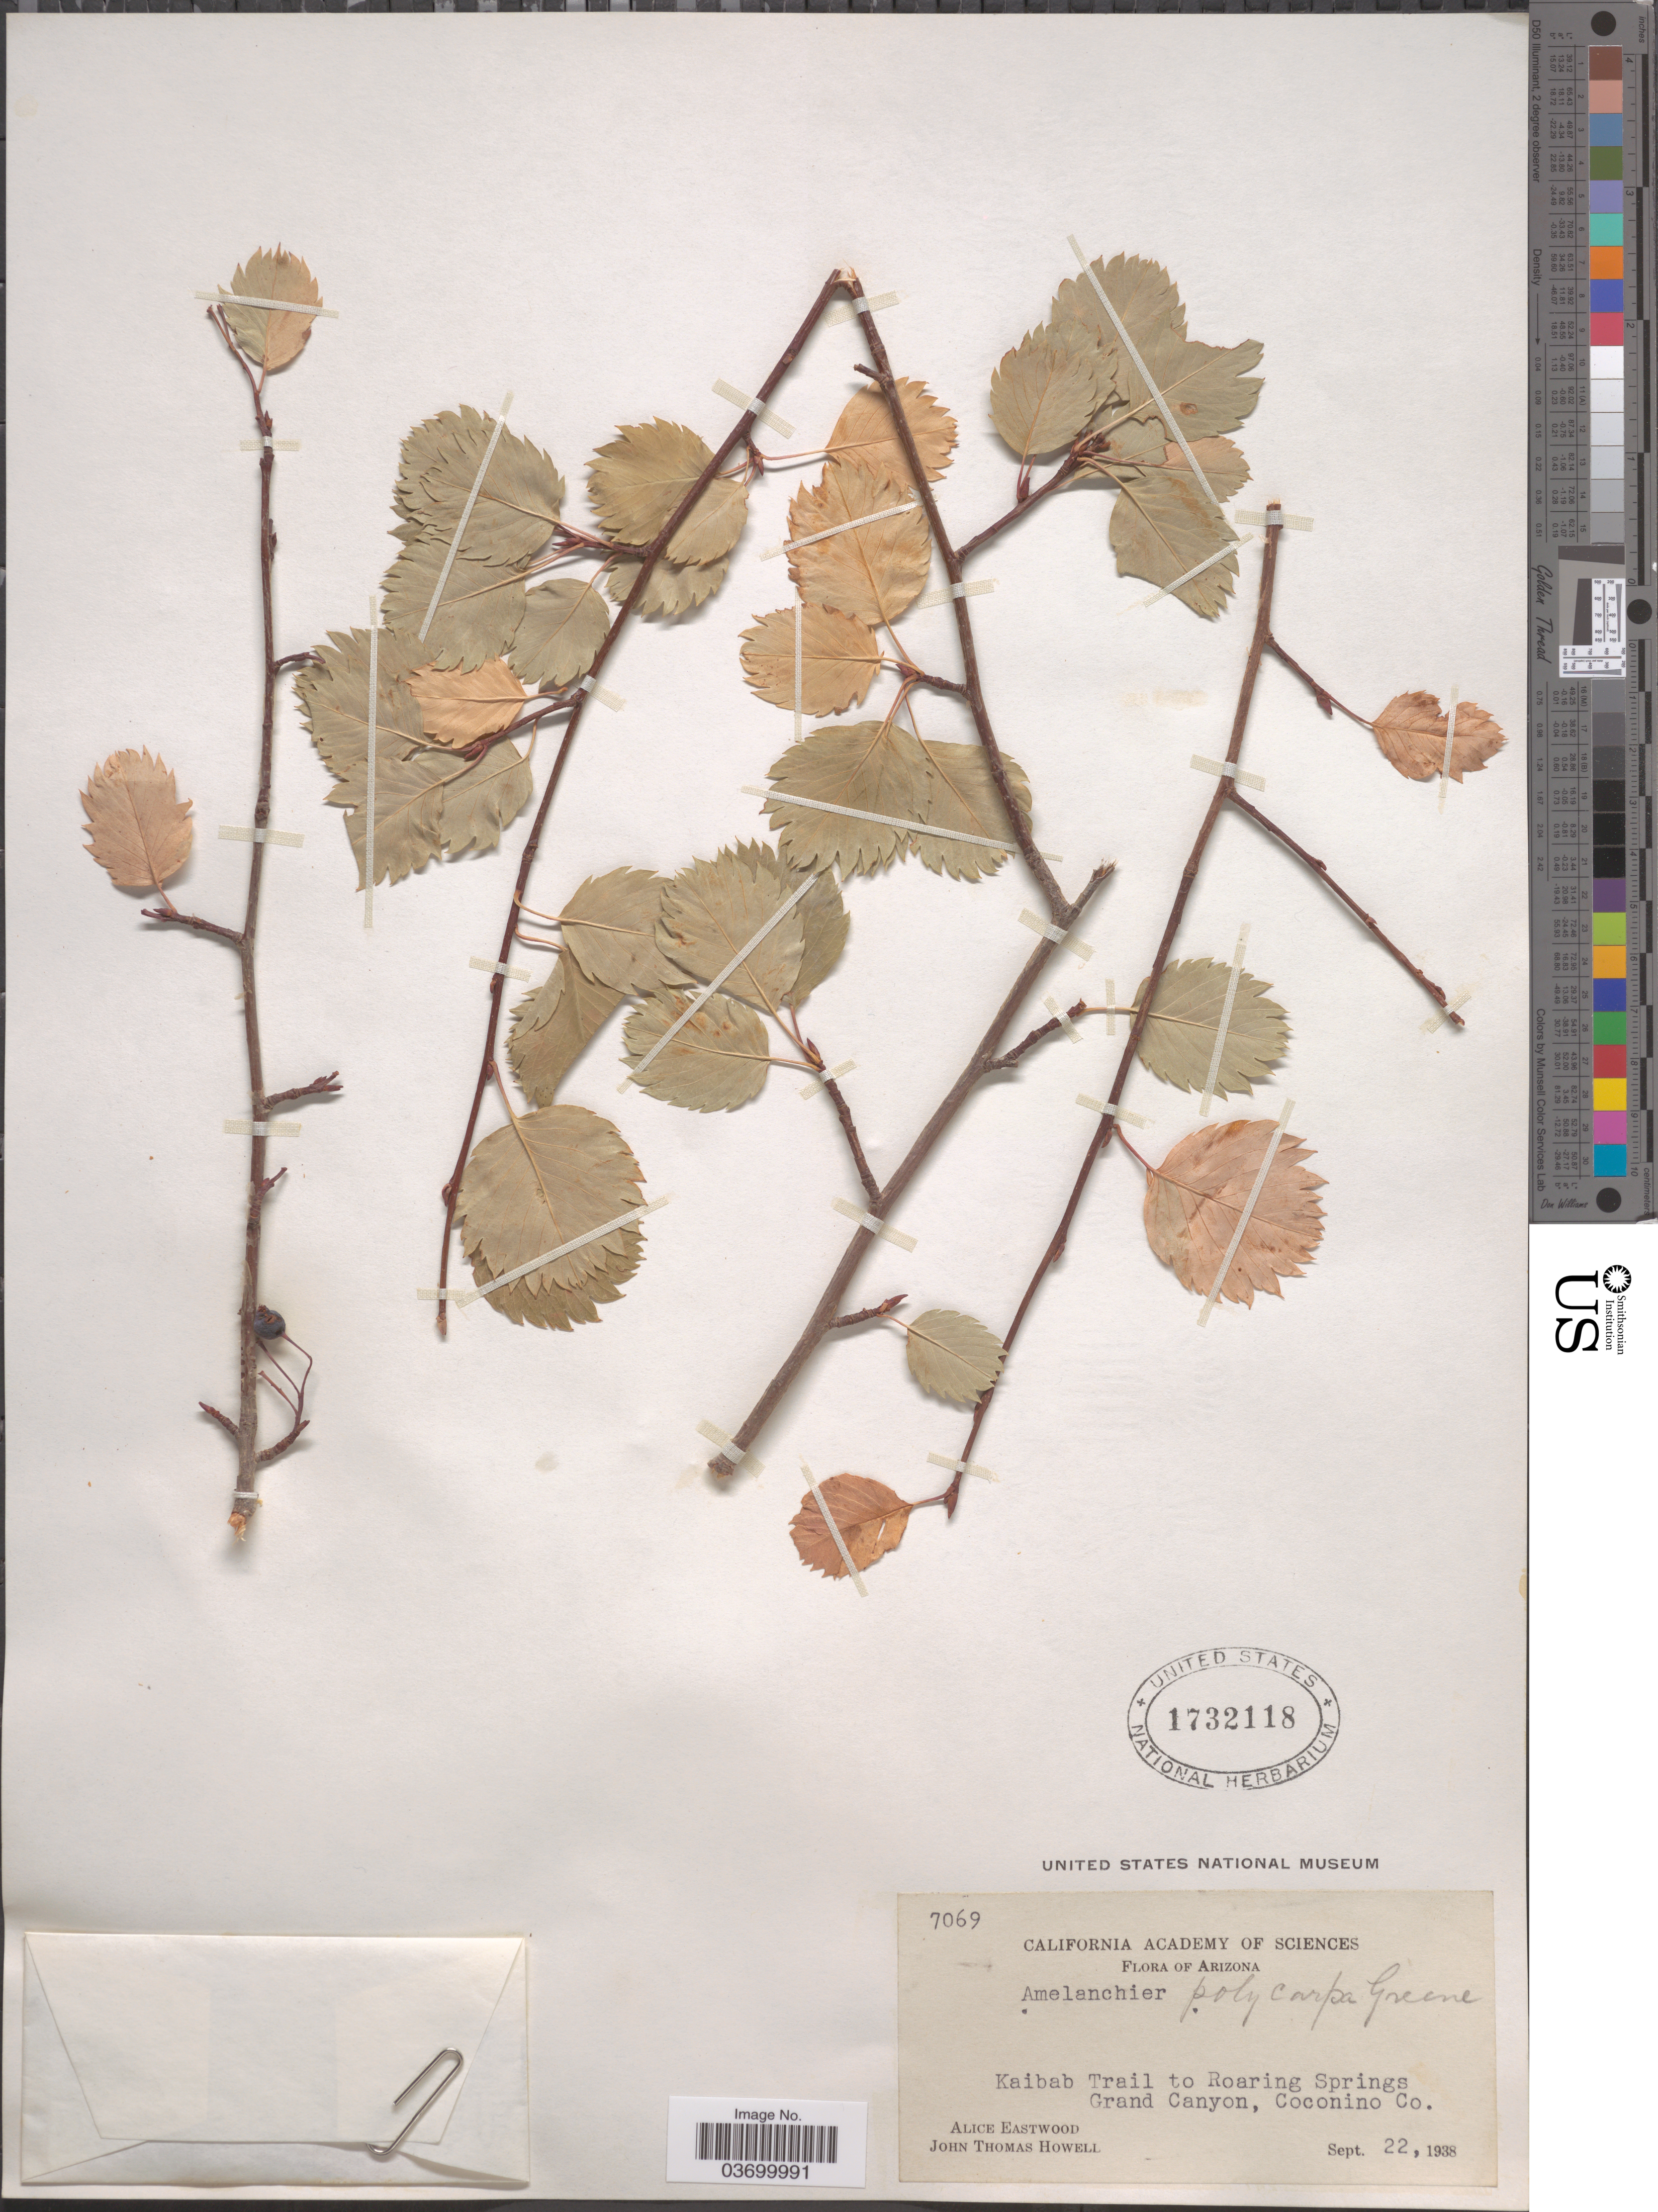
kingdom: Plantae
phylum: Tracheophyta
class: Magnoliopsida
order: Rosales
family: Rosaceae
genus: Amelanchier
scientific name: Amelanchier alnifolia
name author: (Nutt.) Nutt. ex M. Roem.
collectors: A. Eastwood & J. T. Howell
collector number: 7069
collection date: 1938-09-22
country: United States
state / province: Arizona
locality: Kaibab Trail to Roaring Springs Grand Canyon, Coconino Co.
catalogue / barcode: US 1732118